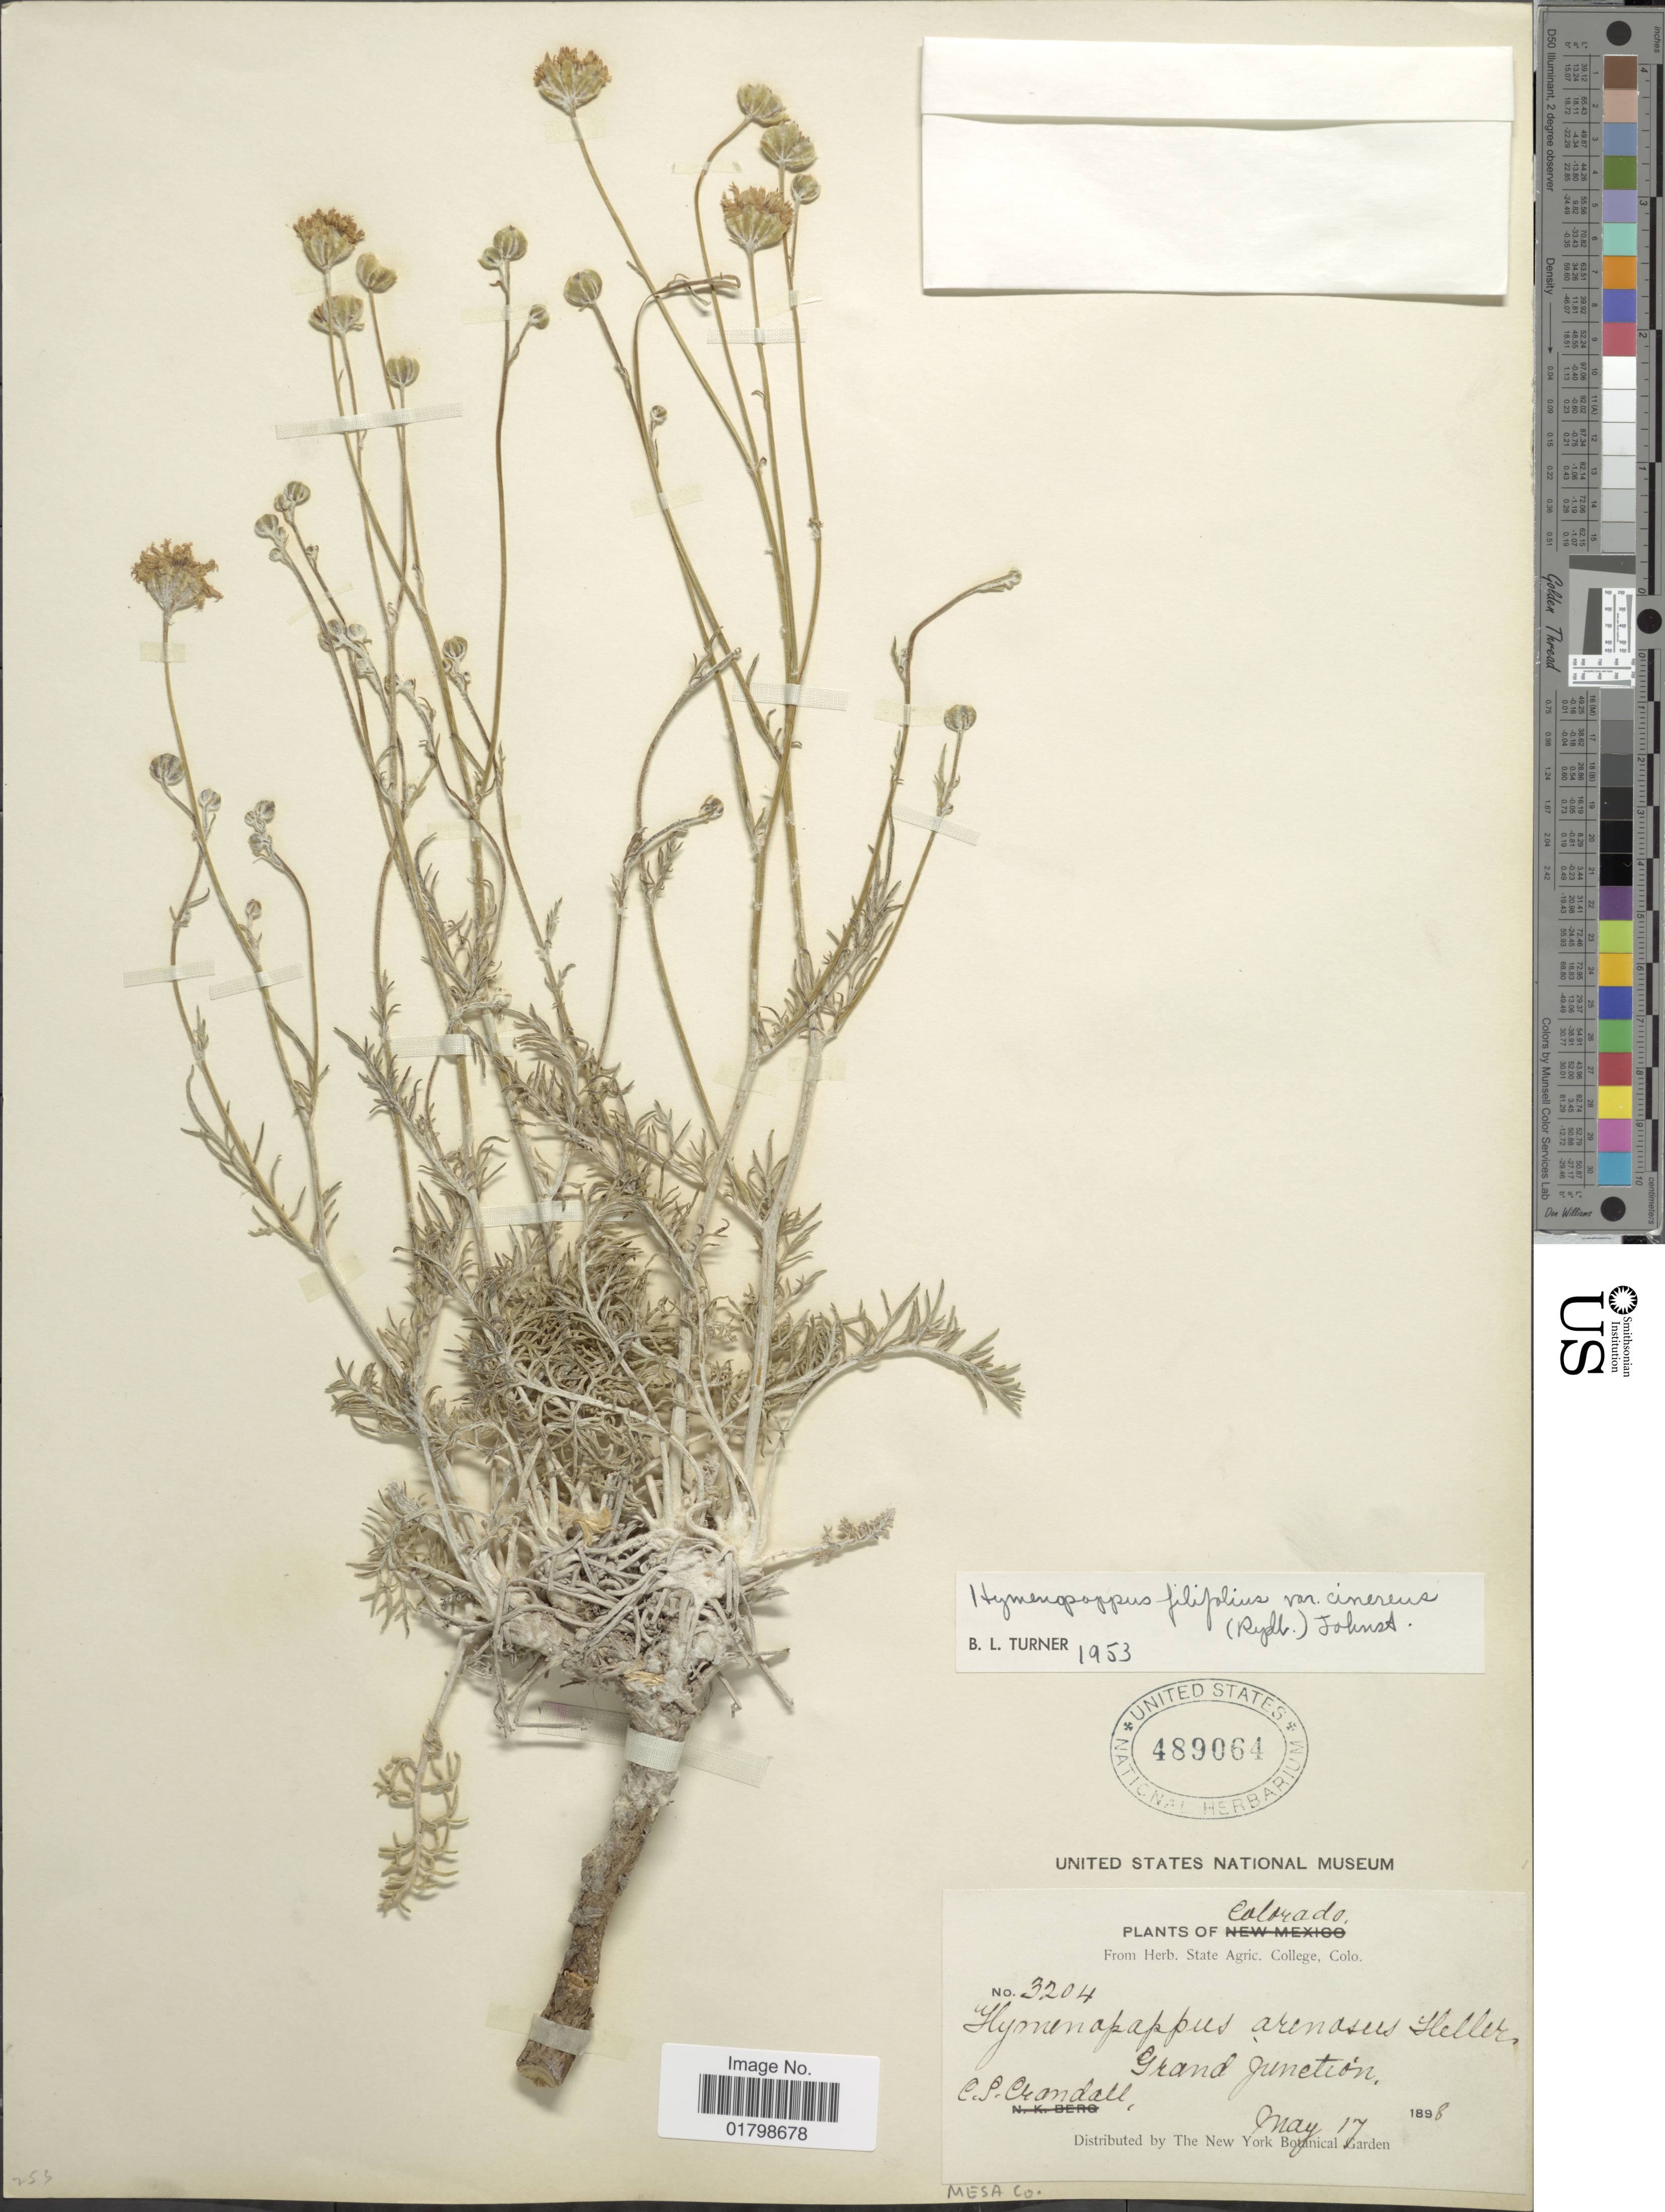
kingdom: Plantae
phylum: Tracheophyta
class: Magnoliopsida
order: Asterales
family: Asteraceae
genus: Hymenopappus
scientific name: Hymenopappus filifolius var. cinereus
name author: (Rydb.) I.M. Johnst.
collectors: C. Crandall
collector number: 3204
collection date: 1898-05-17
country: United States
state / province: Colorado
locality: Grand Junction, Mesa Co.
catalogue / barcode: US 489064